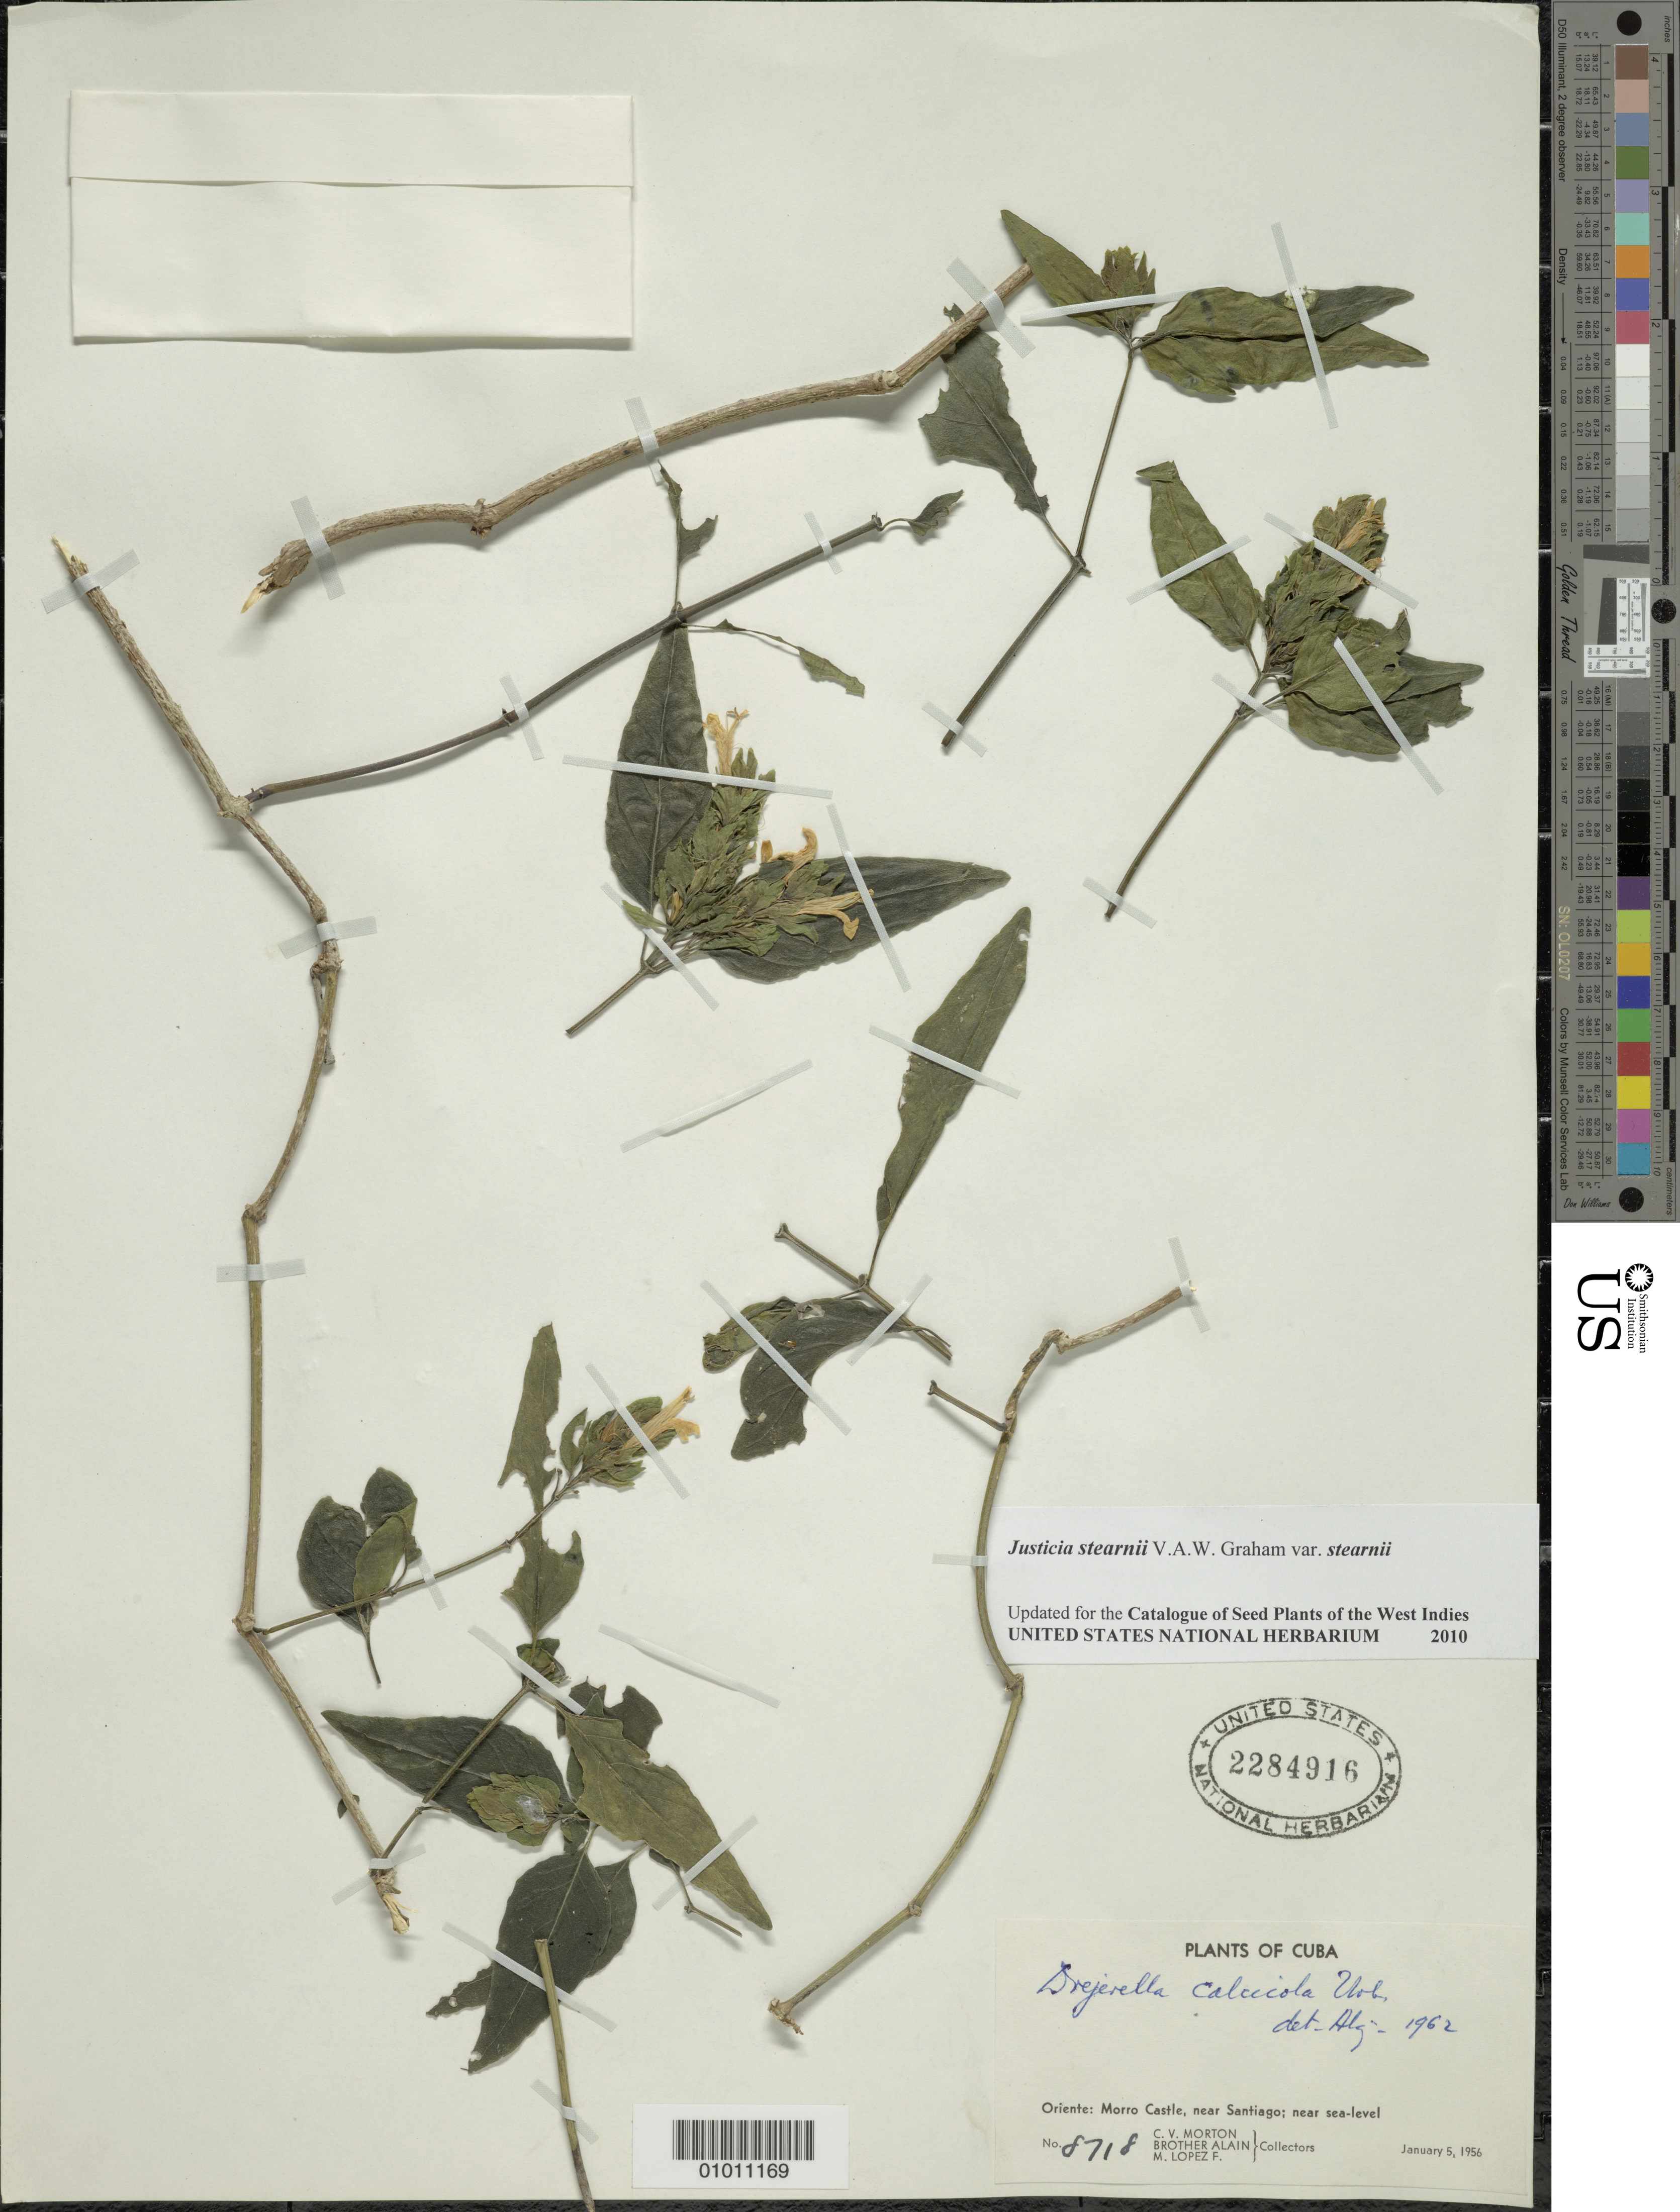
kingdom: Plantae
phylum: Tracheophyta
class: Magnoliopsida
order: Lamiales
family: Acanthaceae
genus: Justicia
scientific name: Justicia stearnii var. stearnii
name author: V.A.W. Graham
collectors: C. V. Morton, A. H. Liogier & M. López Figueiras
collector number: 8718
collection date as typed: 05 Jan 1956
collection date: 1956-01-05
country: Cuba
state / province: Santiago de Cuba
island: Cuba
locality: Morro Castle, near Santiago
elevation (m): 0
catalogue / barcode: US 2284916